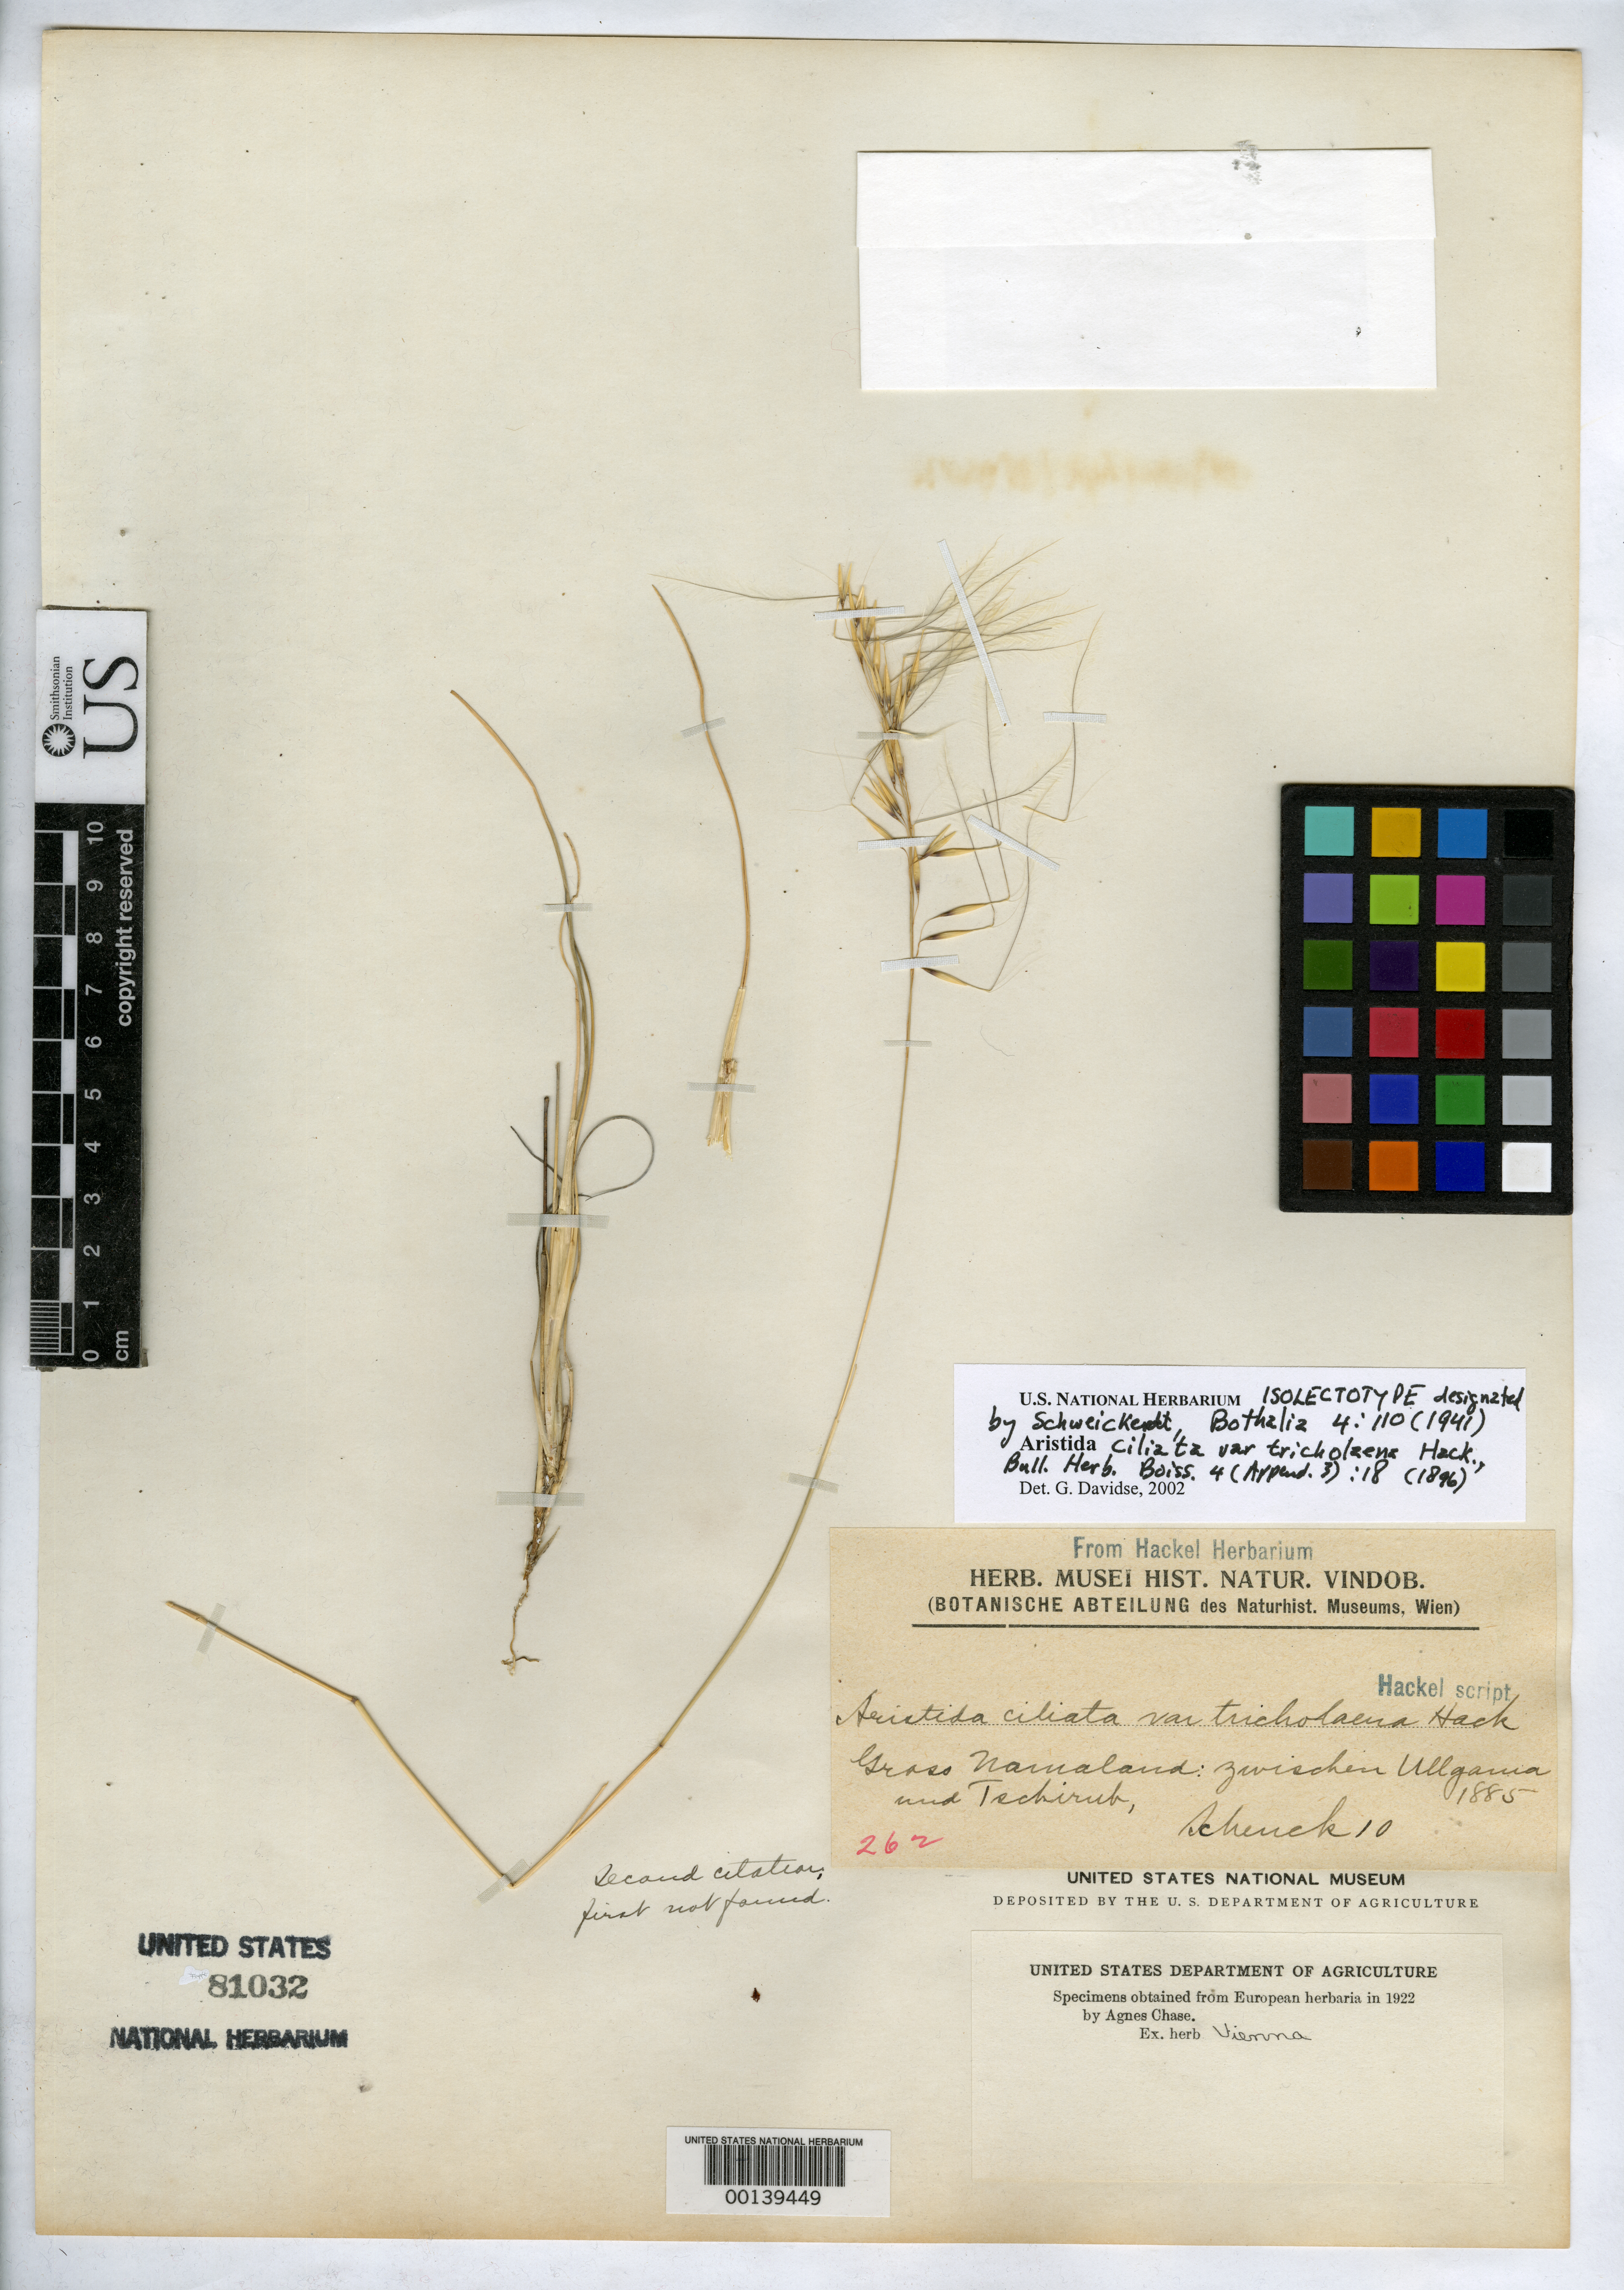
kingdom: Plantae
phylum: Tracheophyta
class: Liliopsida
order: Poales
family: Poaceae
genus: Aristida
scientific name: Aristida ciliata var. tricholaena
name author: Hack.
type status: Type Fragment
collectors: A. Schenck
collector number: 10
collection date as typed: Jul 1885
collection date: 1885-07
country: Namibia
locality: Great Namaland, Tschirub.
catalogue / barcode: US 81032